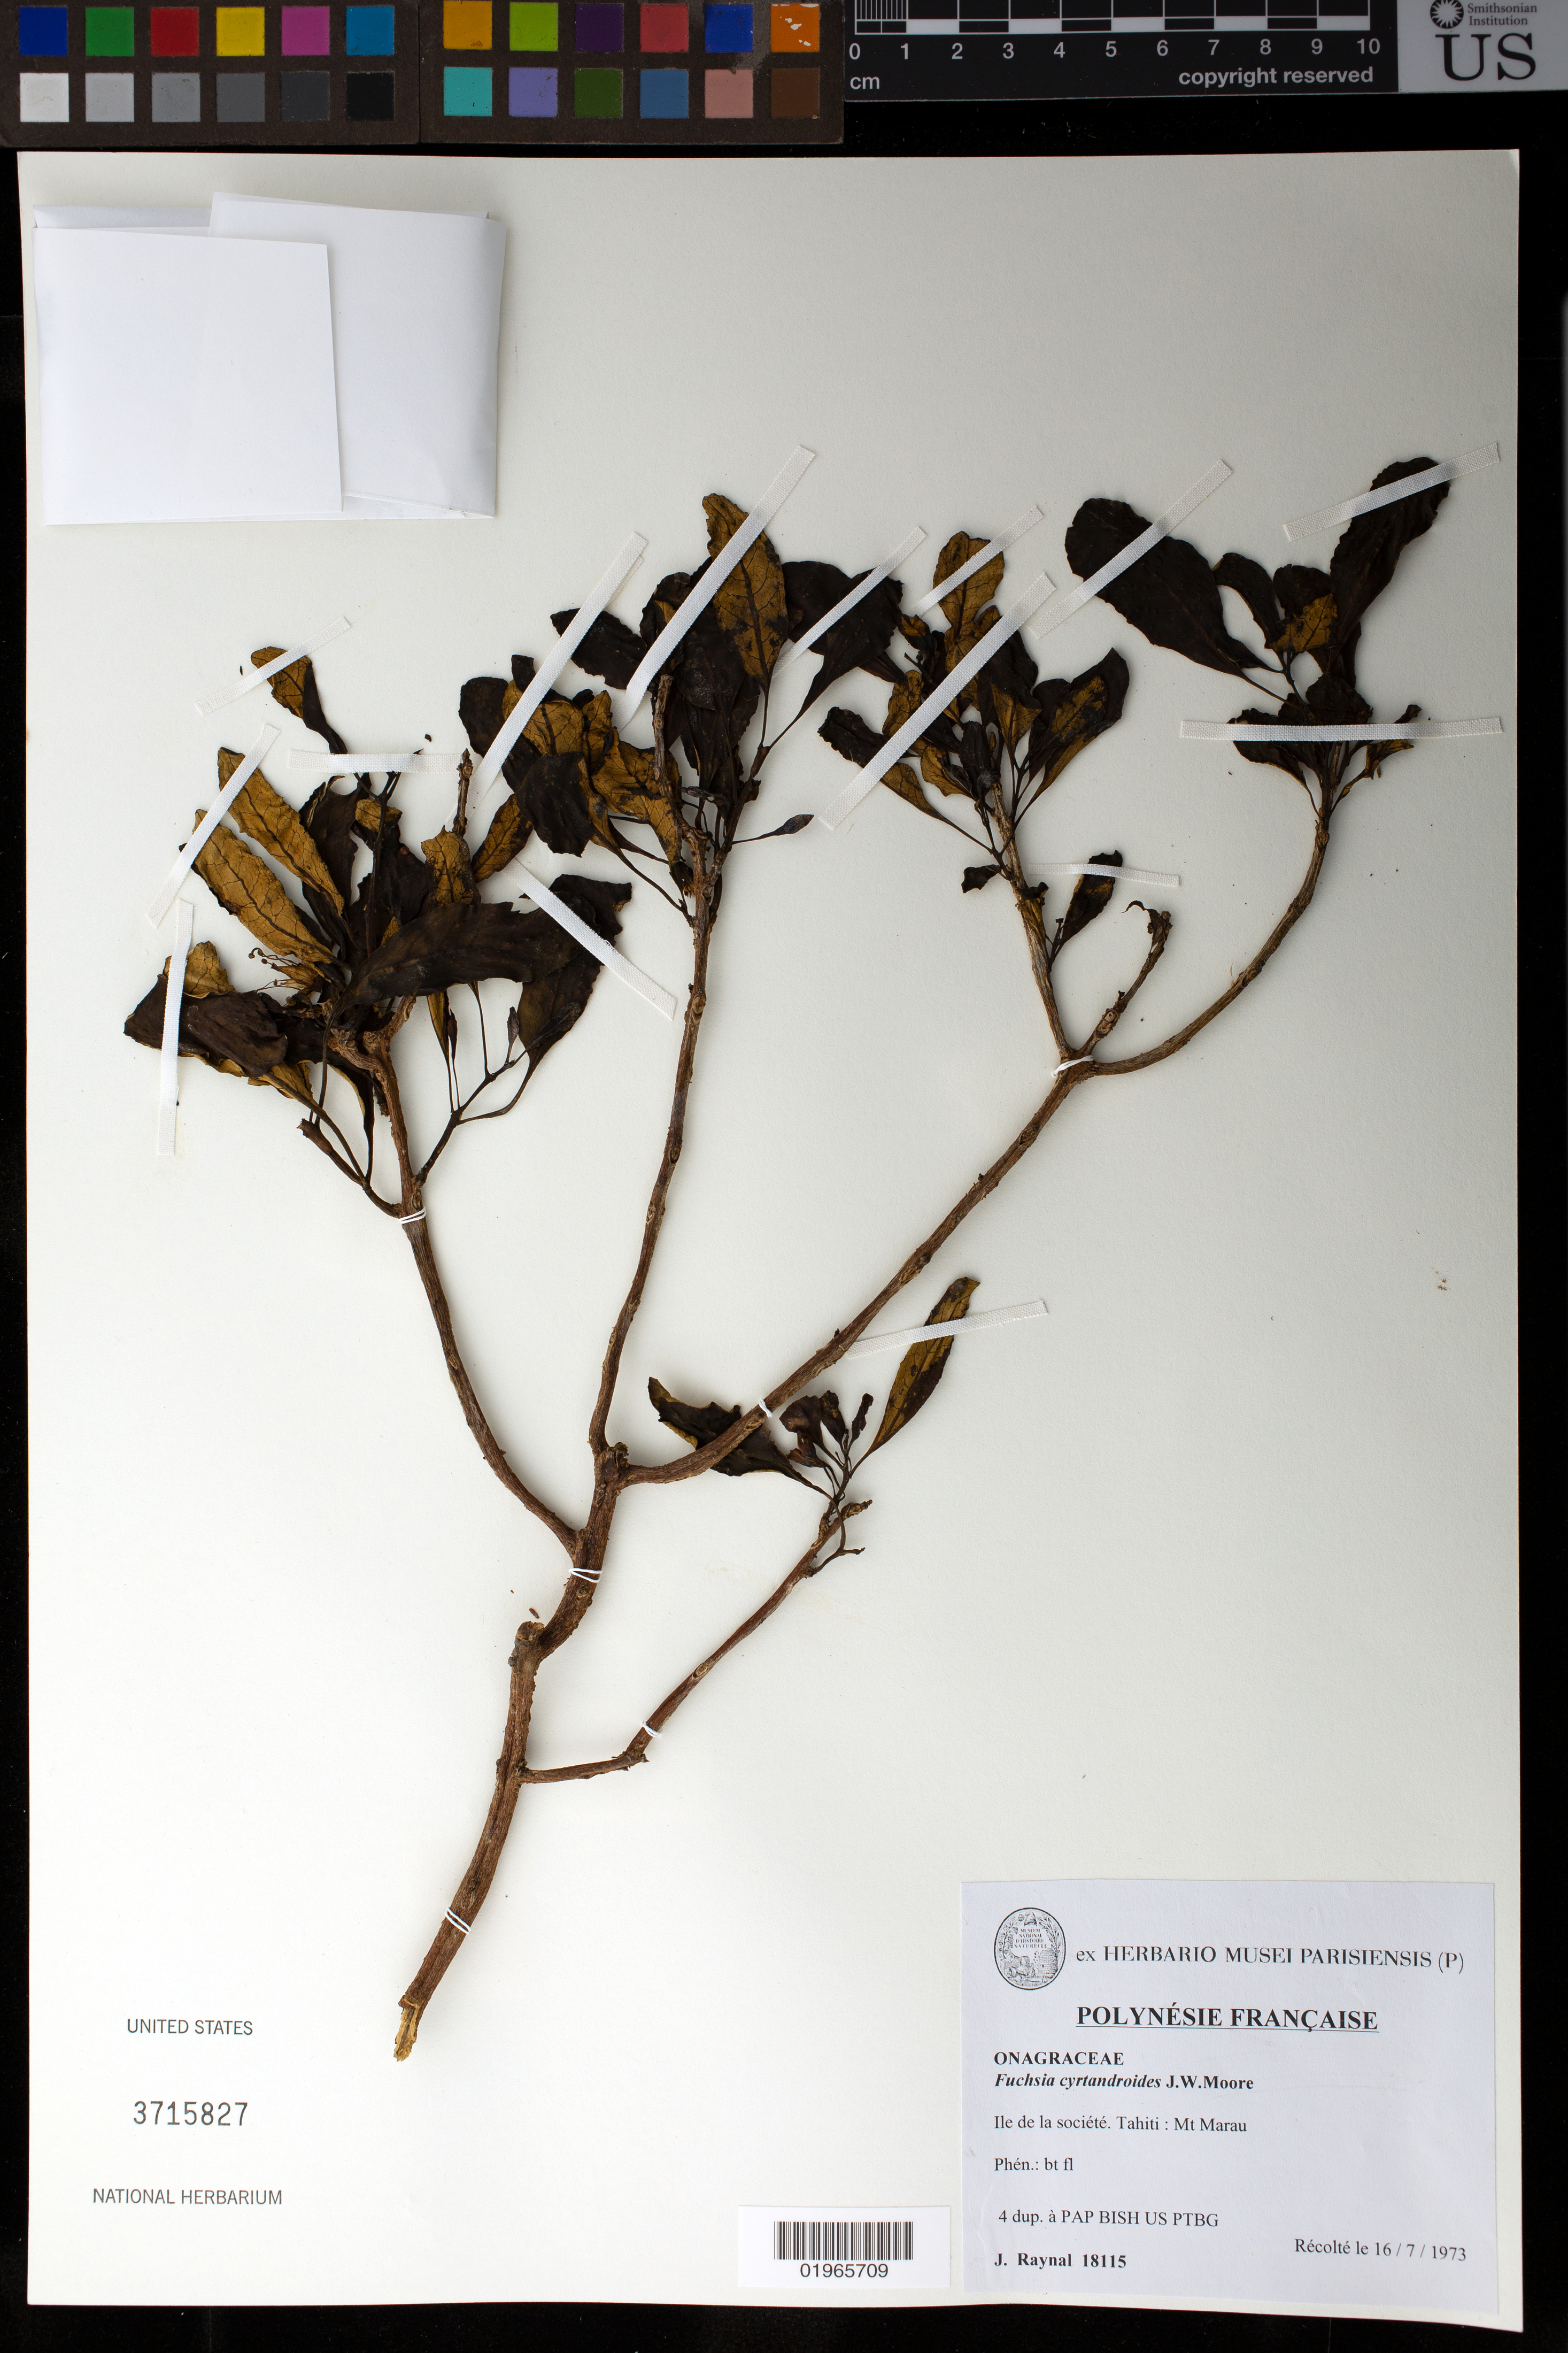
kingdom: Plantae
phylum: Tracheophyta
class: Magnoliopsida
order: Myrtales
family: Onagraceae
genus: Fuchsia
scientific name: Fuchsia cyrtandroides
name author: J.W. Moore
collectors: J. Raynal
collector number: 18115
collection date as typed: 16 Jul 1973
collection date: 1973-07-16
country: French Polynesia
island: Tahiti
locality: Mt. Marau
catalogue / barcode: US 3715827